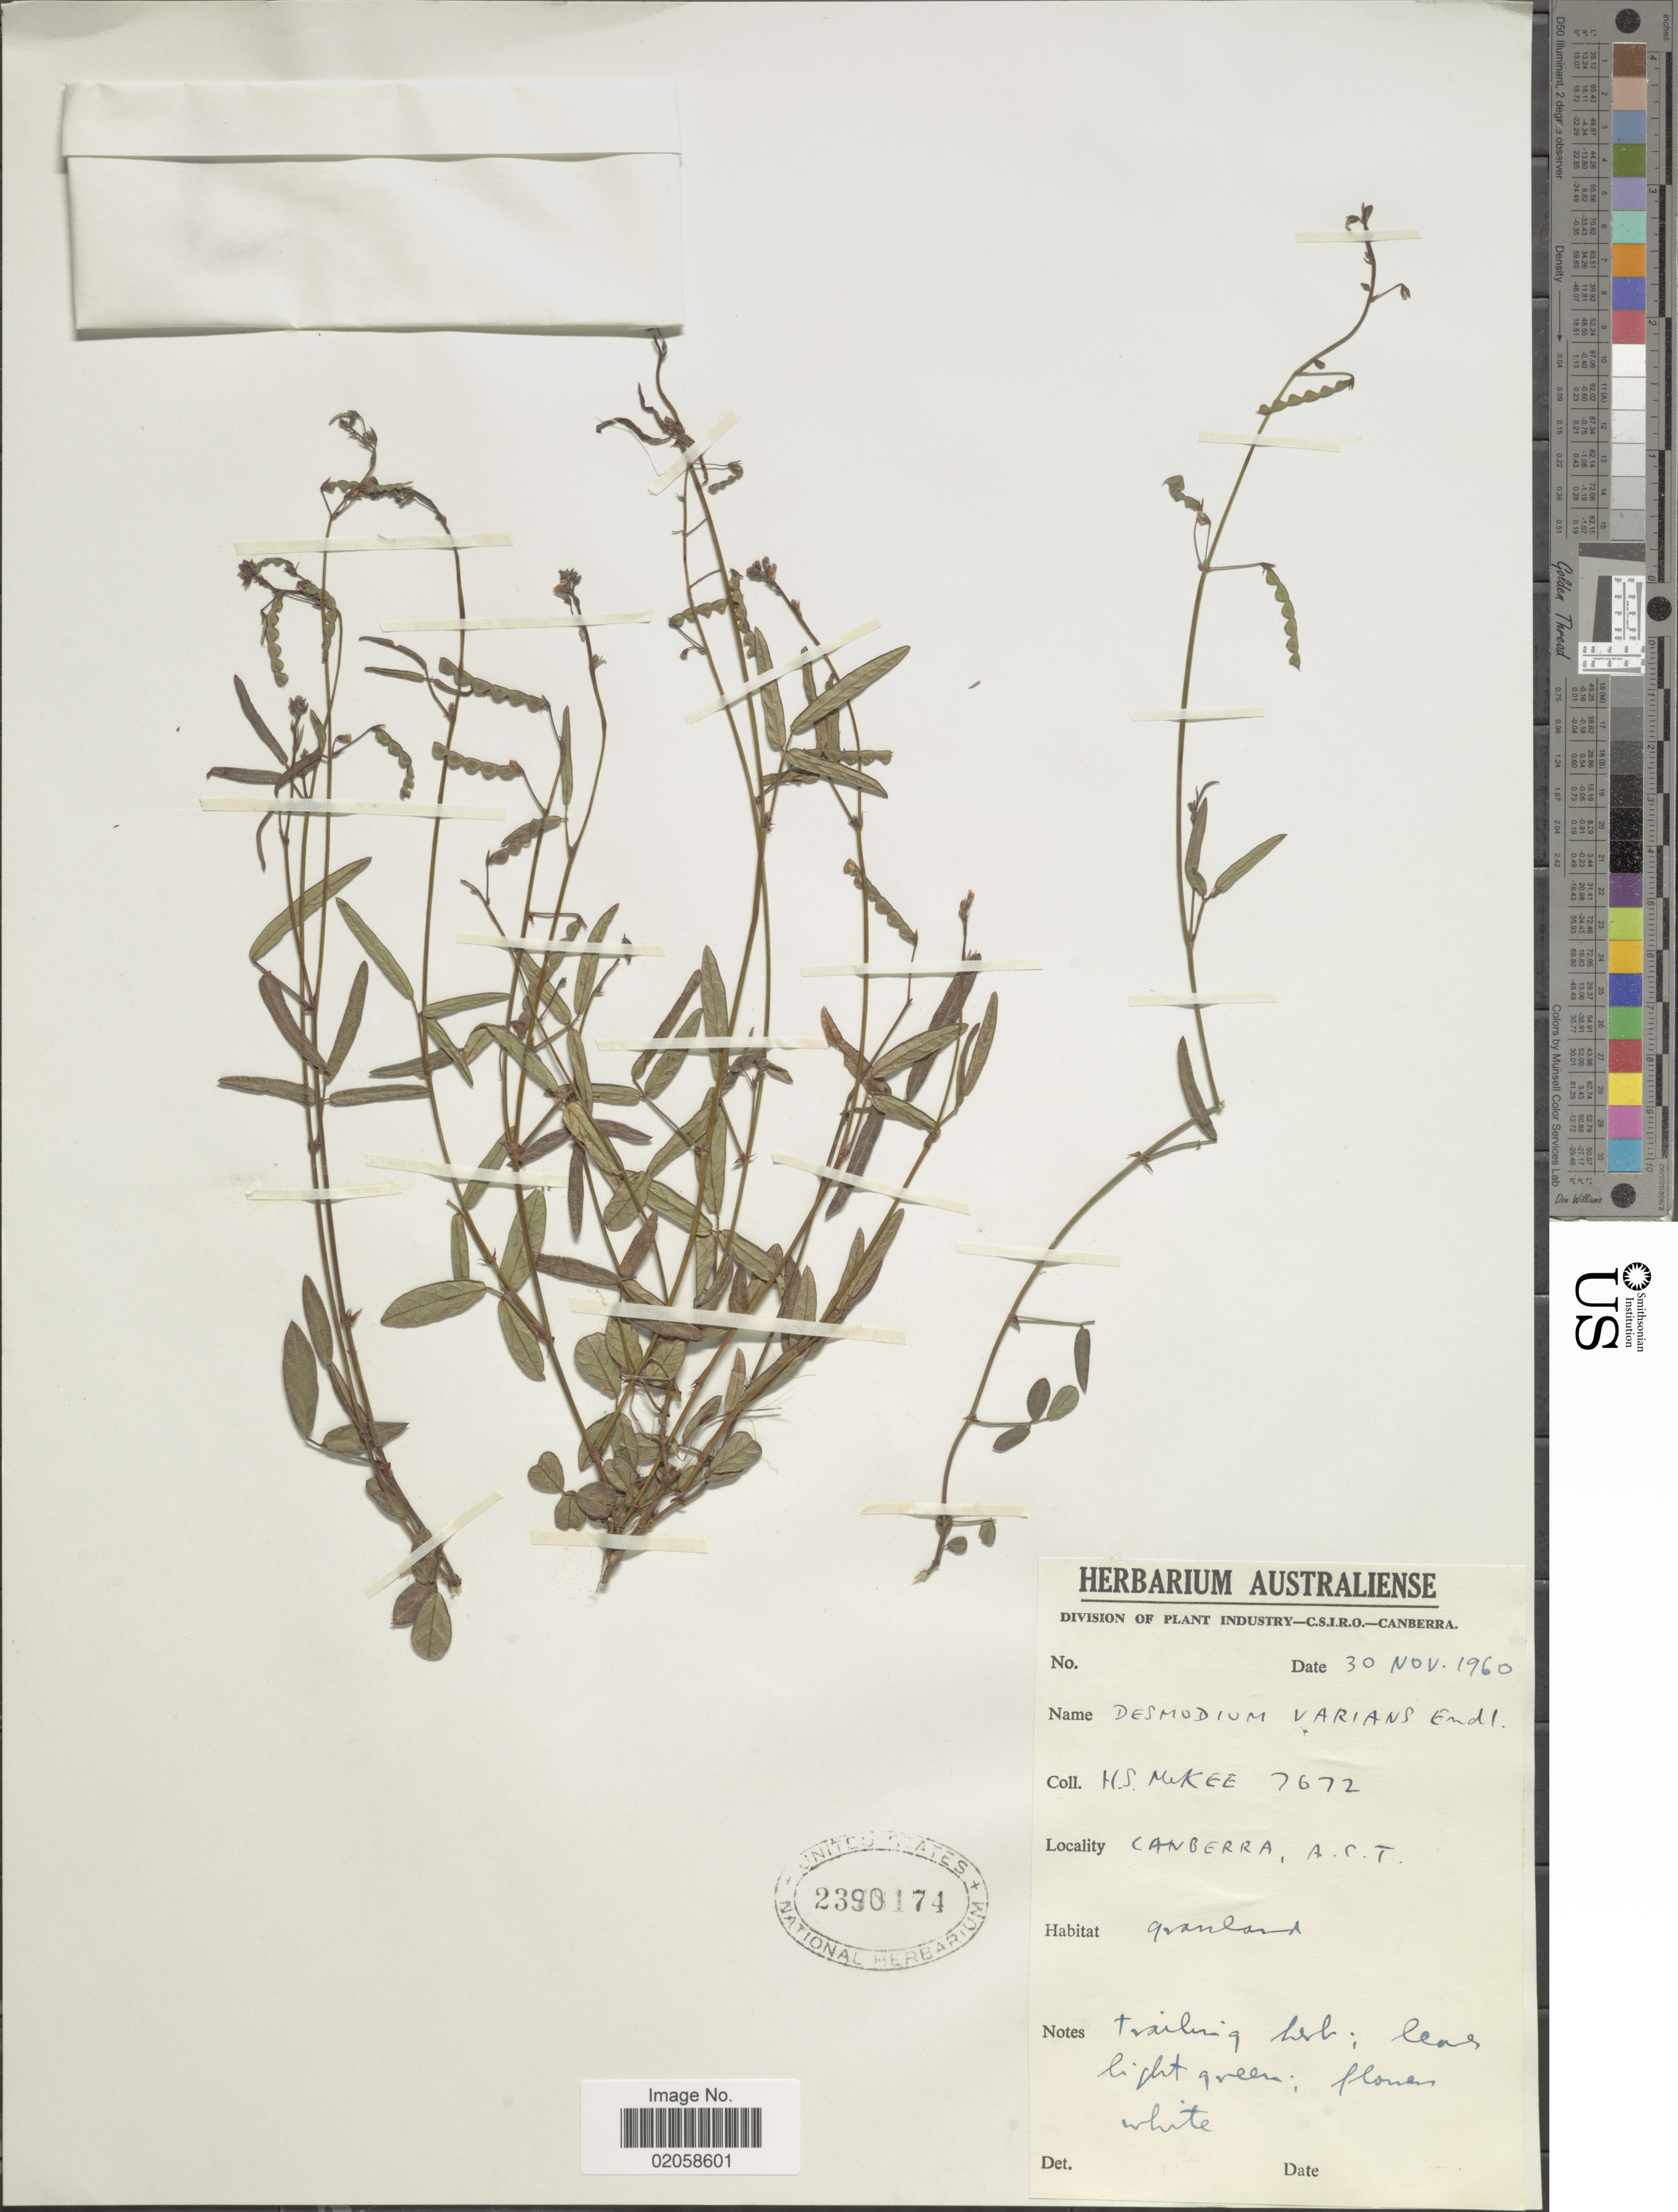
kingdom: Plantae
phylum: Tracheophyta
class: Magnoliopsida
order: Fabales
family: Fabaceae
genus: Grona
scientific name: Grona varians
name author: (Labill.) H. Ohashi & K. Ohashi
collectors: H. S. McKee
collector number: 7672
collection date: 1960-11-30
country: Australia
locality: Canberra, A. C. T.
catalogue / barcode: US 2390174